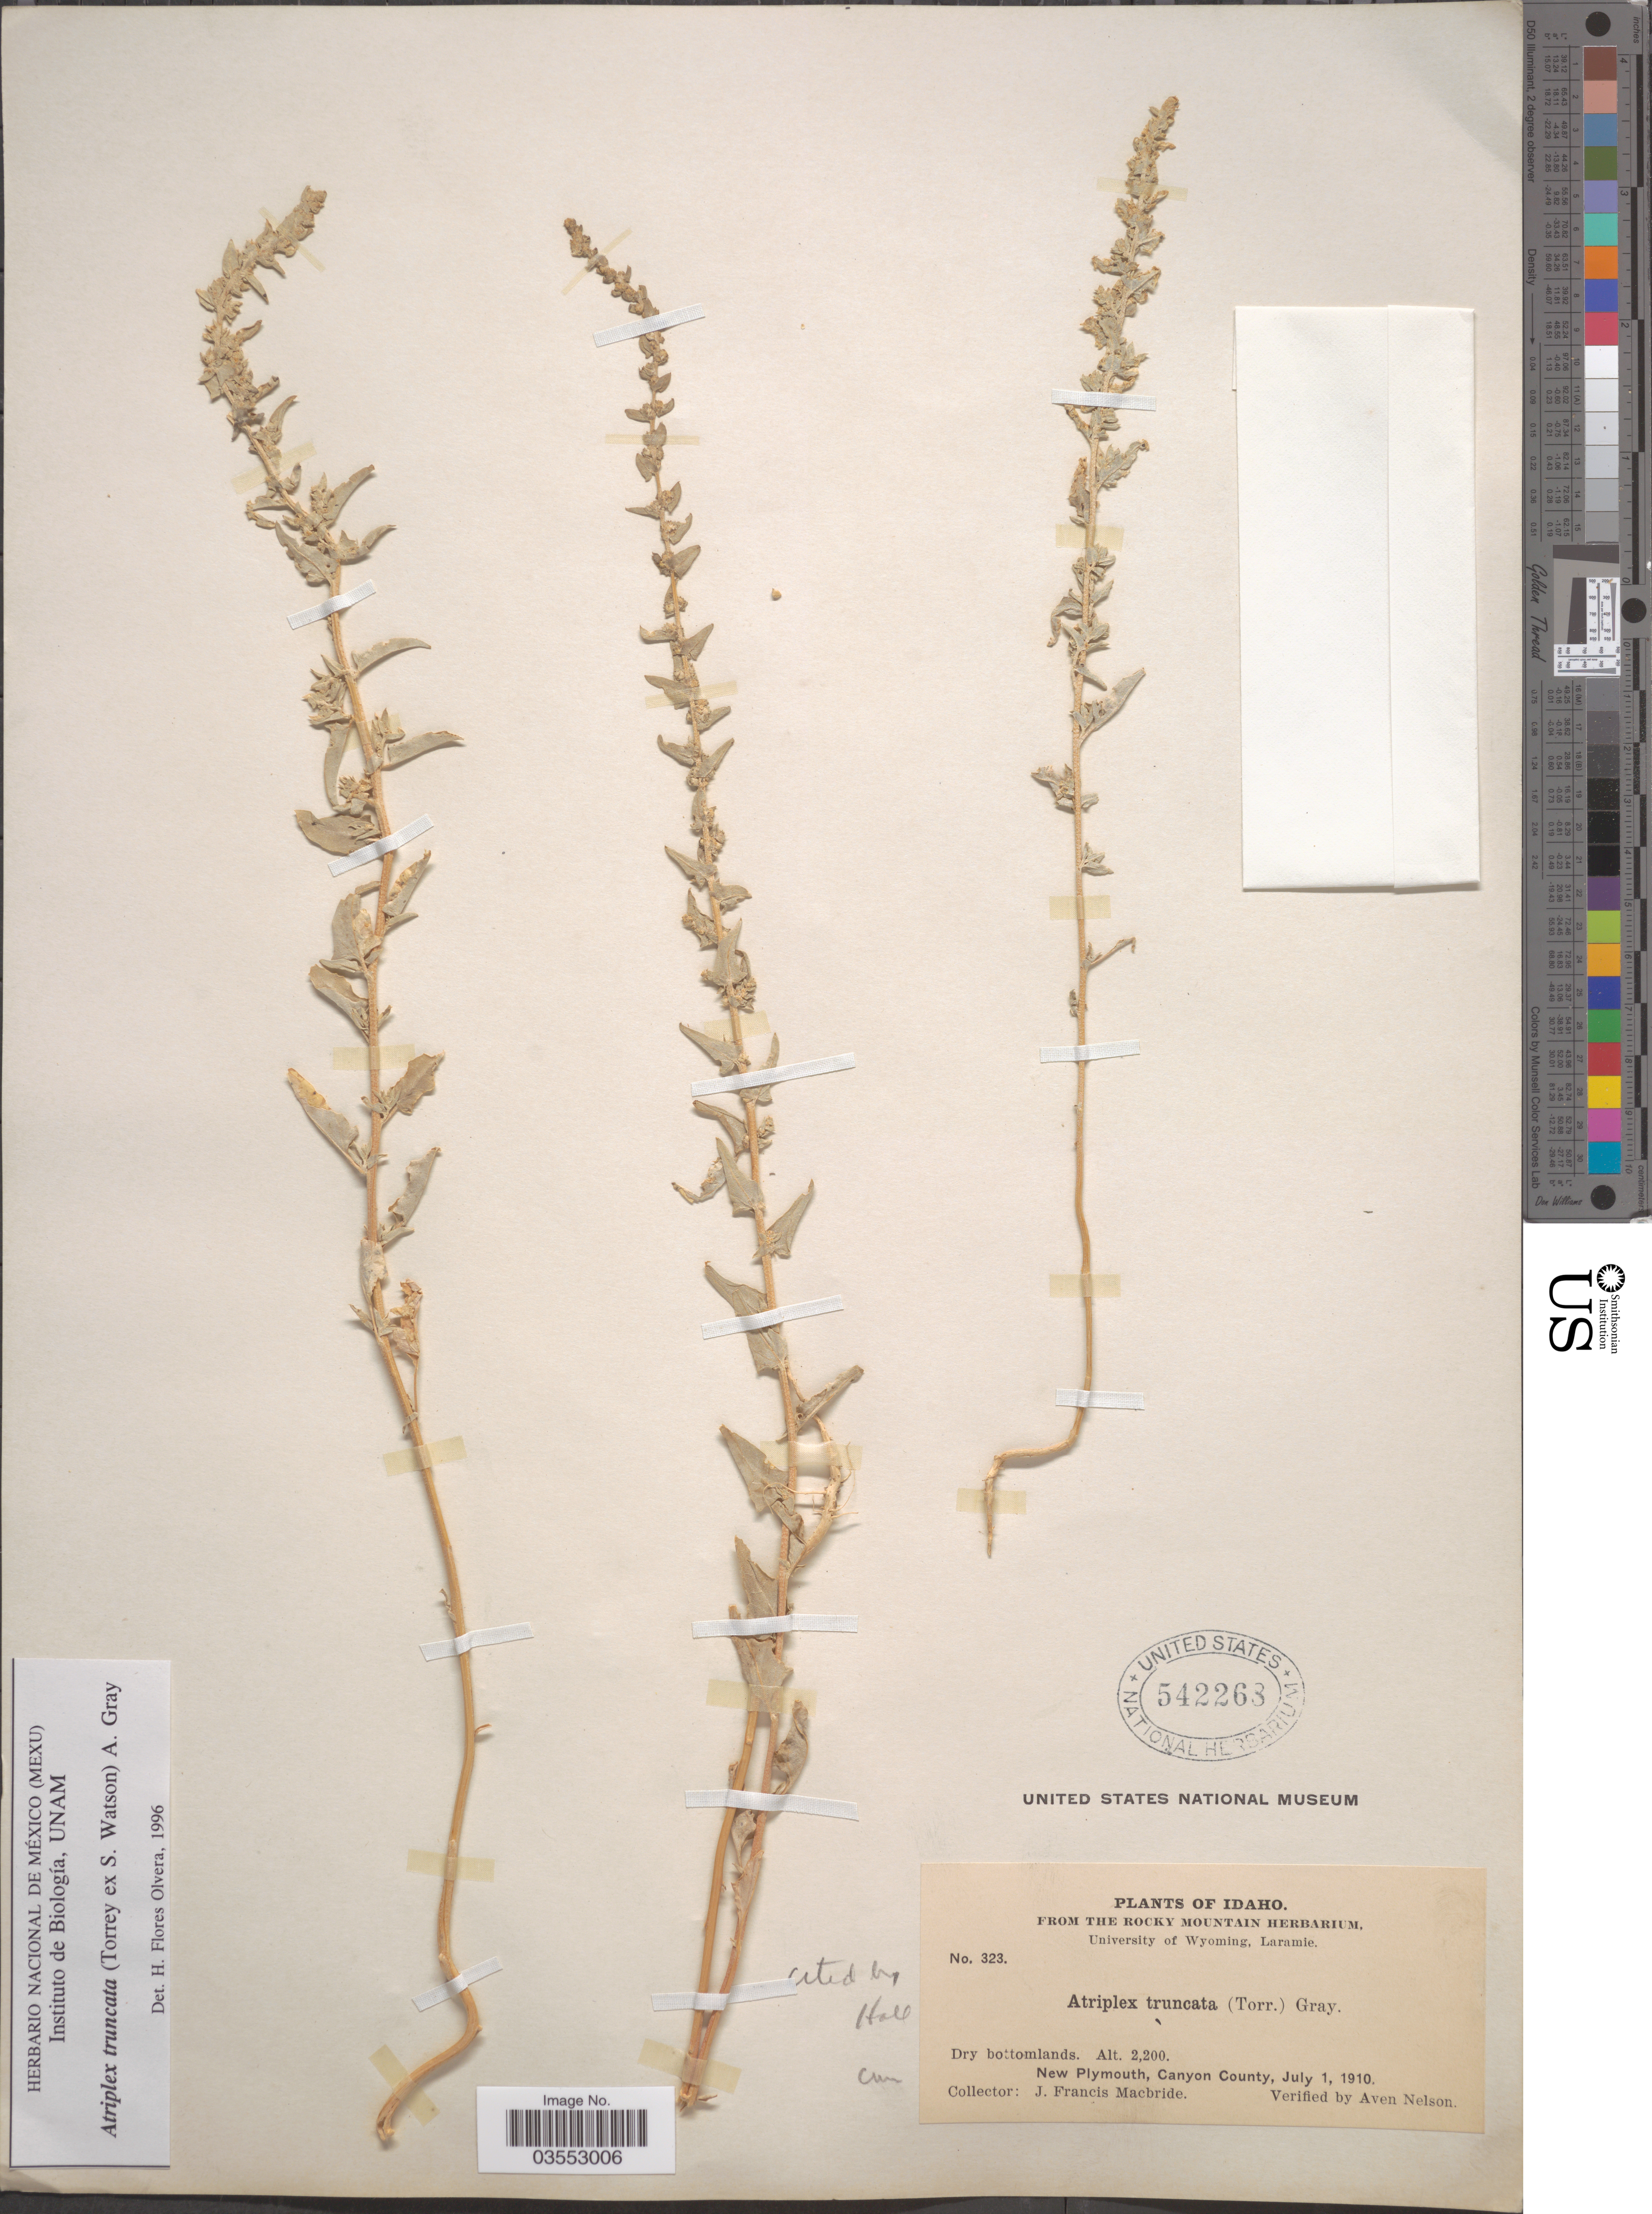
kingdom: Plantae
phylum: Tracheophyta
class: Magnoliopsida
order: Caryophyllales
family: Amaranthaceae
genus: Atriplex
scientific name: Atriplex truncata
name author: (Torr. ex S. Watson) A. Gray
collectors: J. F. Macbride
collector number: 323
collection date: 1910-07-01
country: United States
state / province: Idaho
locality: New Plymouth, Canyon County.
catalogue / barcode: US 542268